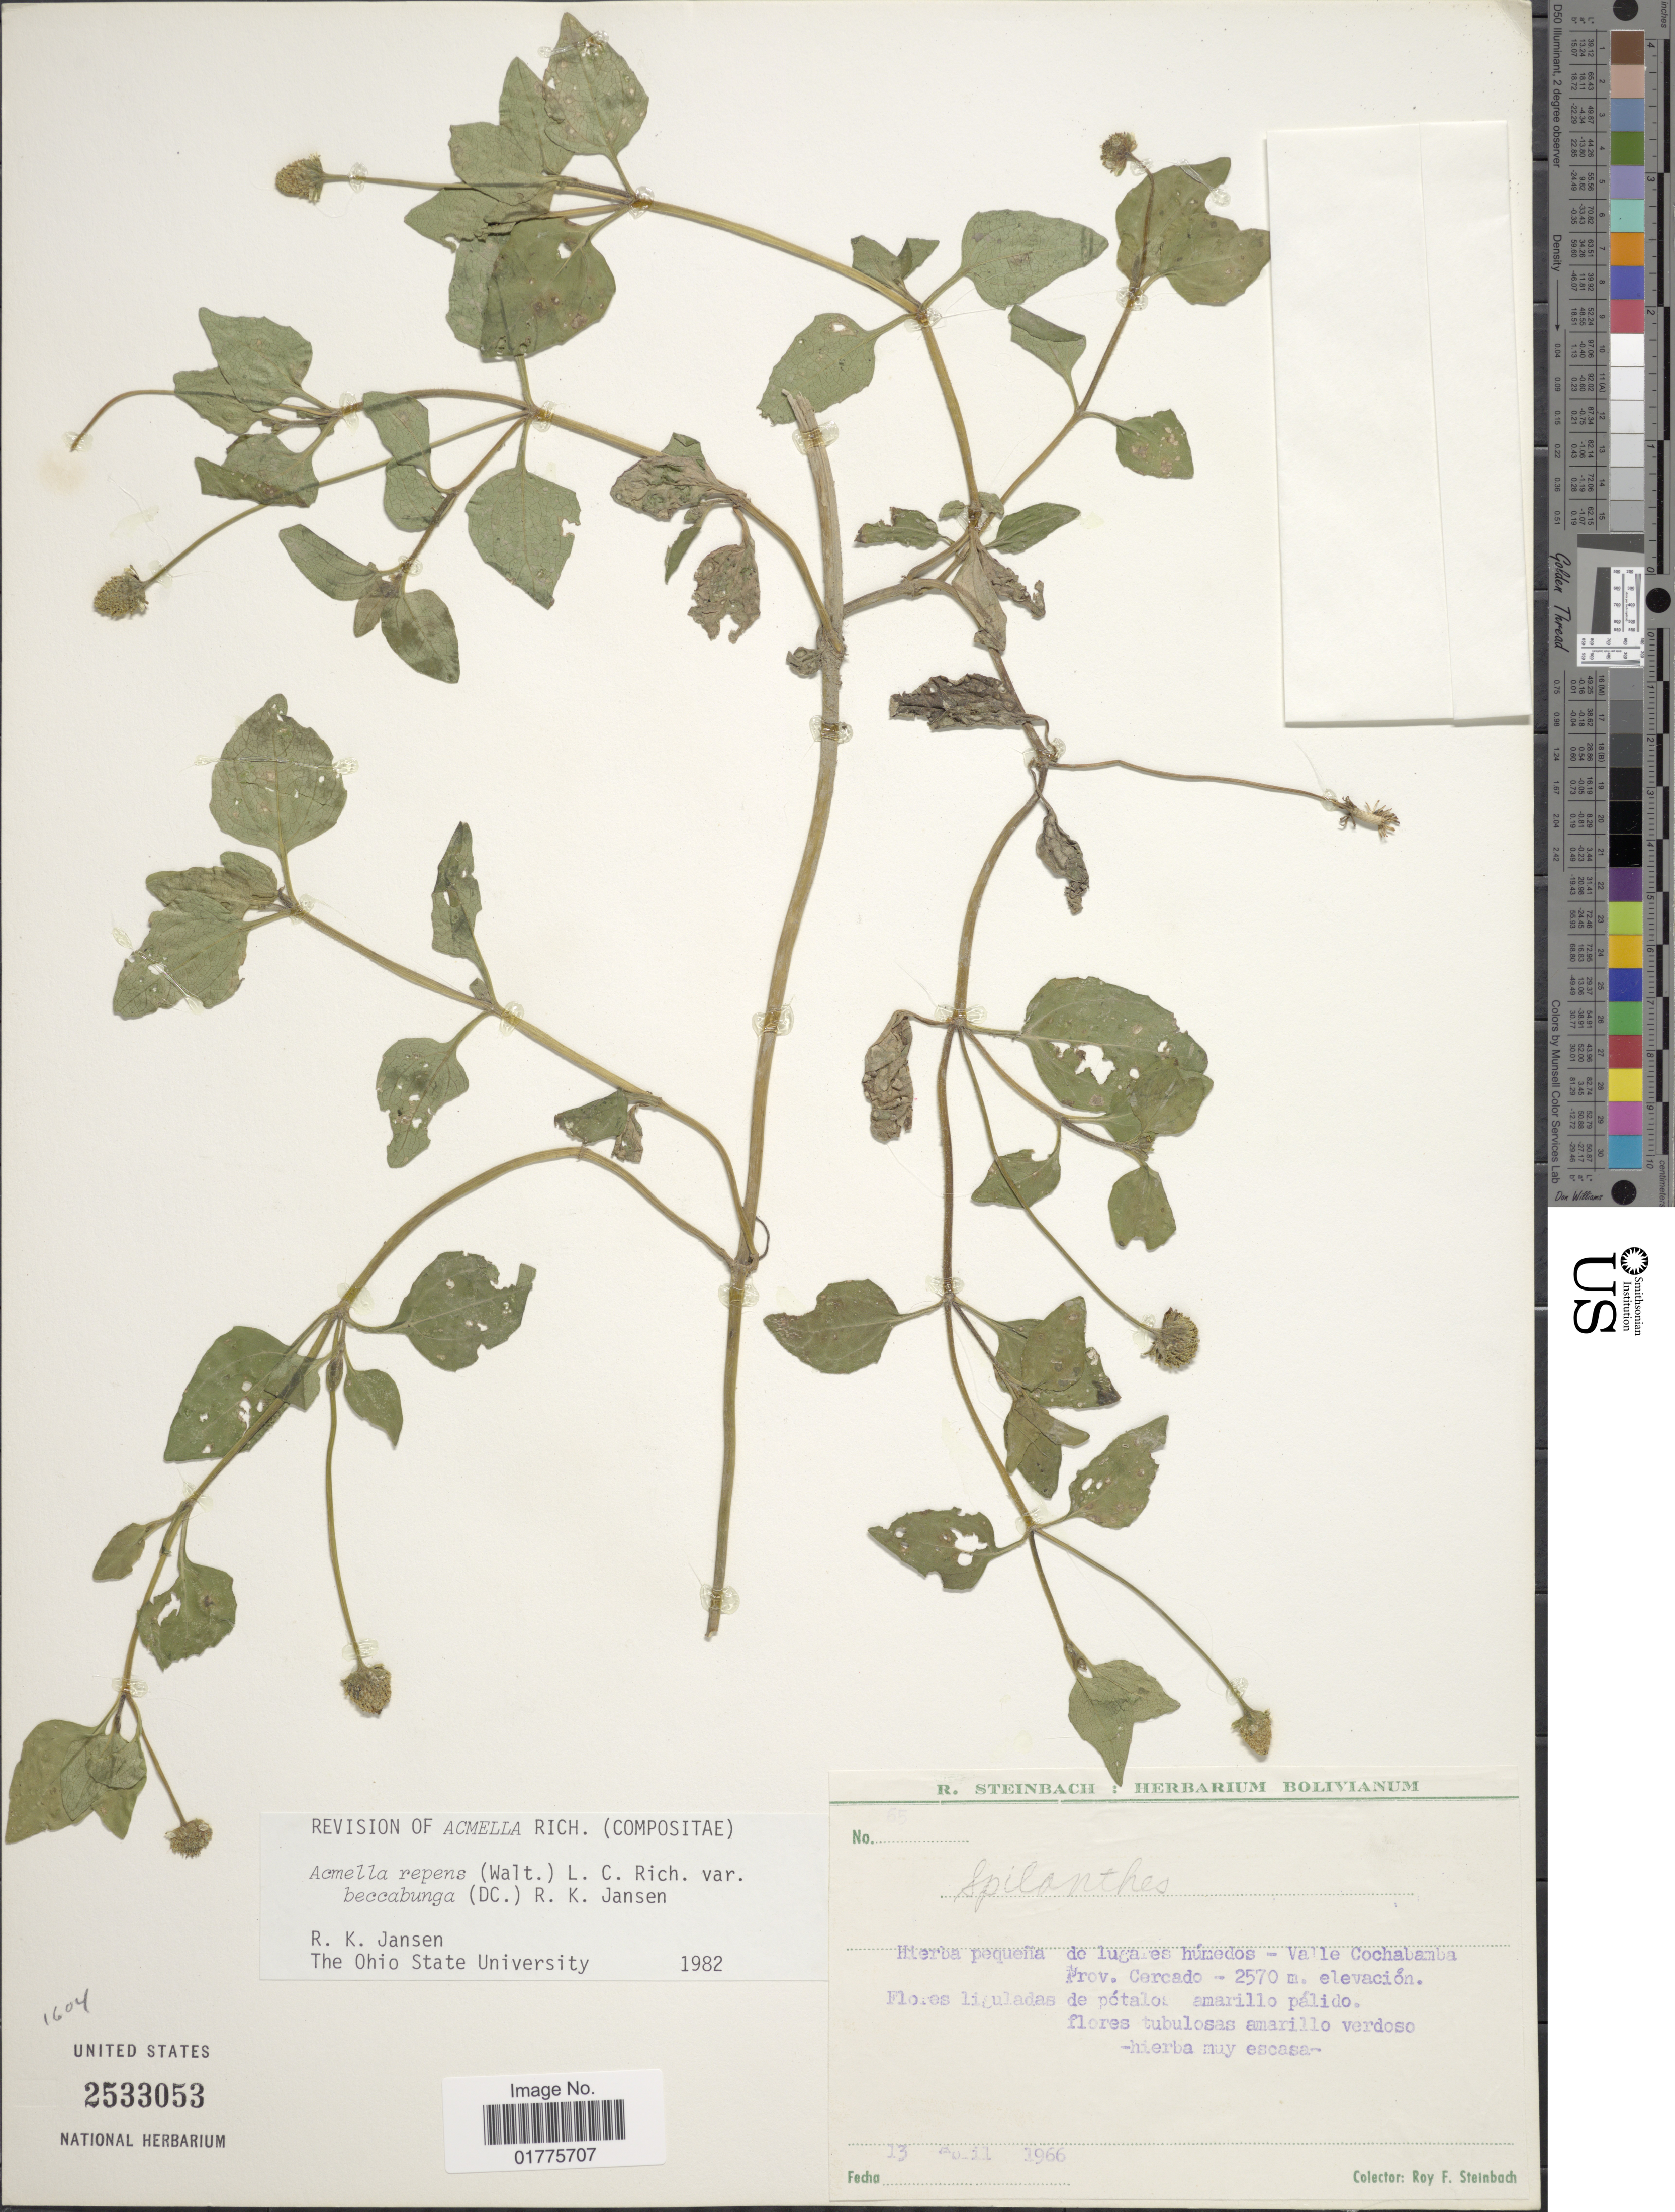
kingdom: Plantae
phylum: Tracheophyta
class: Magnoliopsida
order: Asterales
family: Asteraceae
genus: Acmella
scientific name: Acmella repens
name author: (Walter) Rich.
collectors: R. F. Steinbach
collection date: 1966-04-13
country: Bolivia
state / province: Cochabamba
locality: Prov. Cercado, liguladas de pótalos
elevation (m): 2570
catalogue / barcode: US 2533053